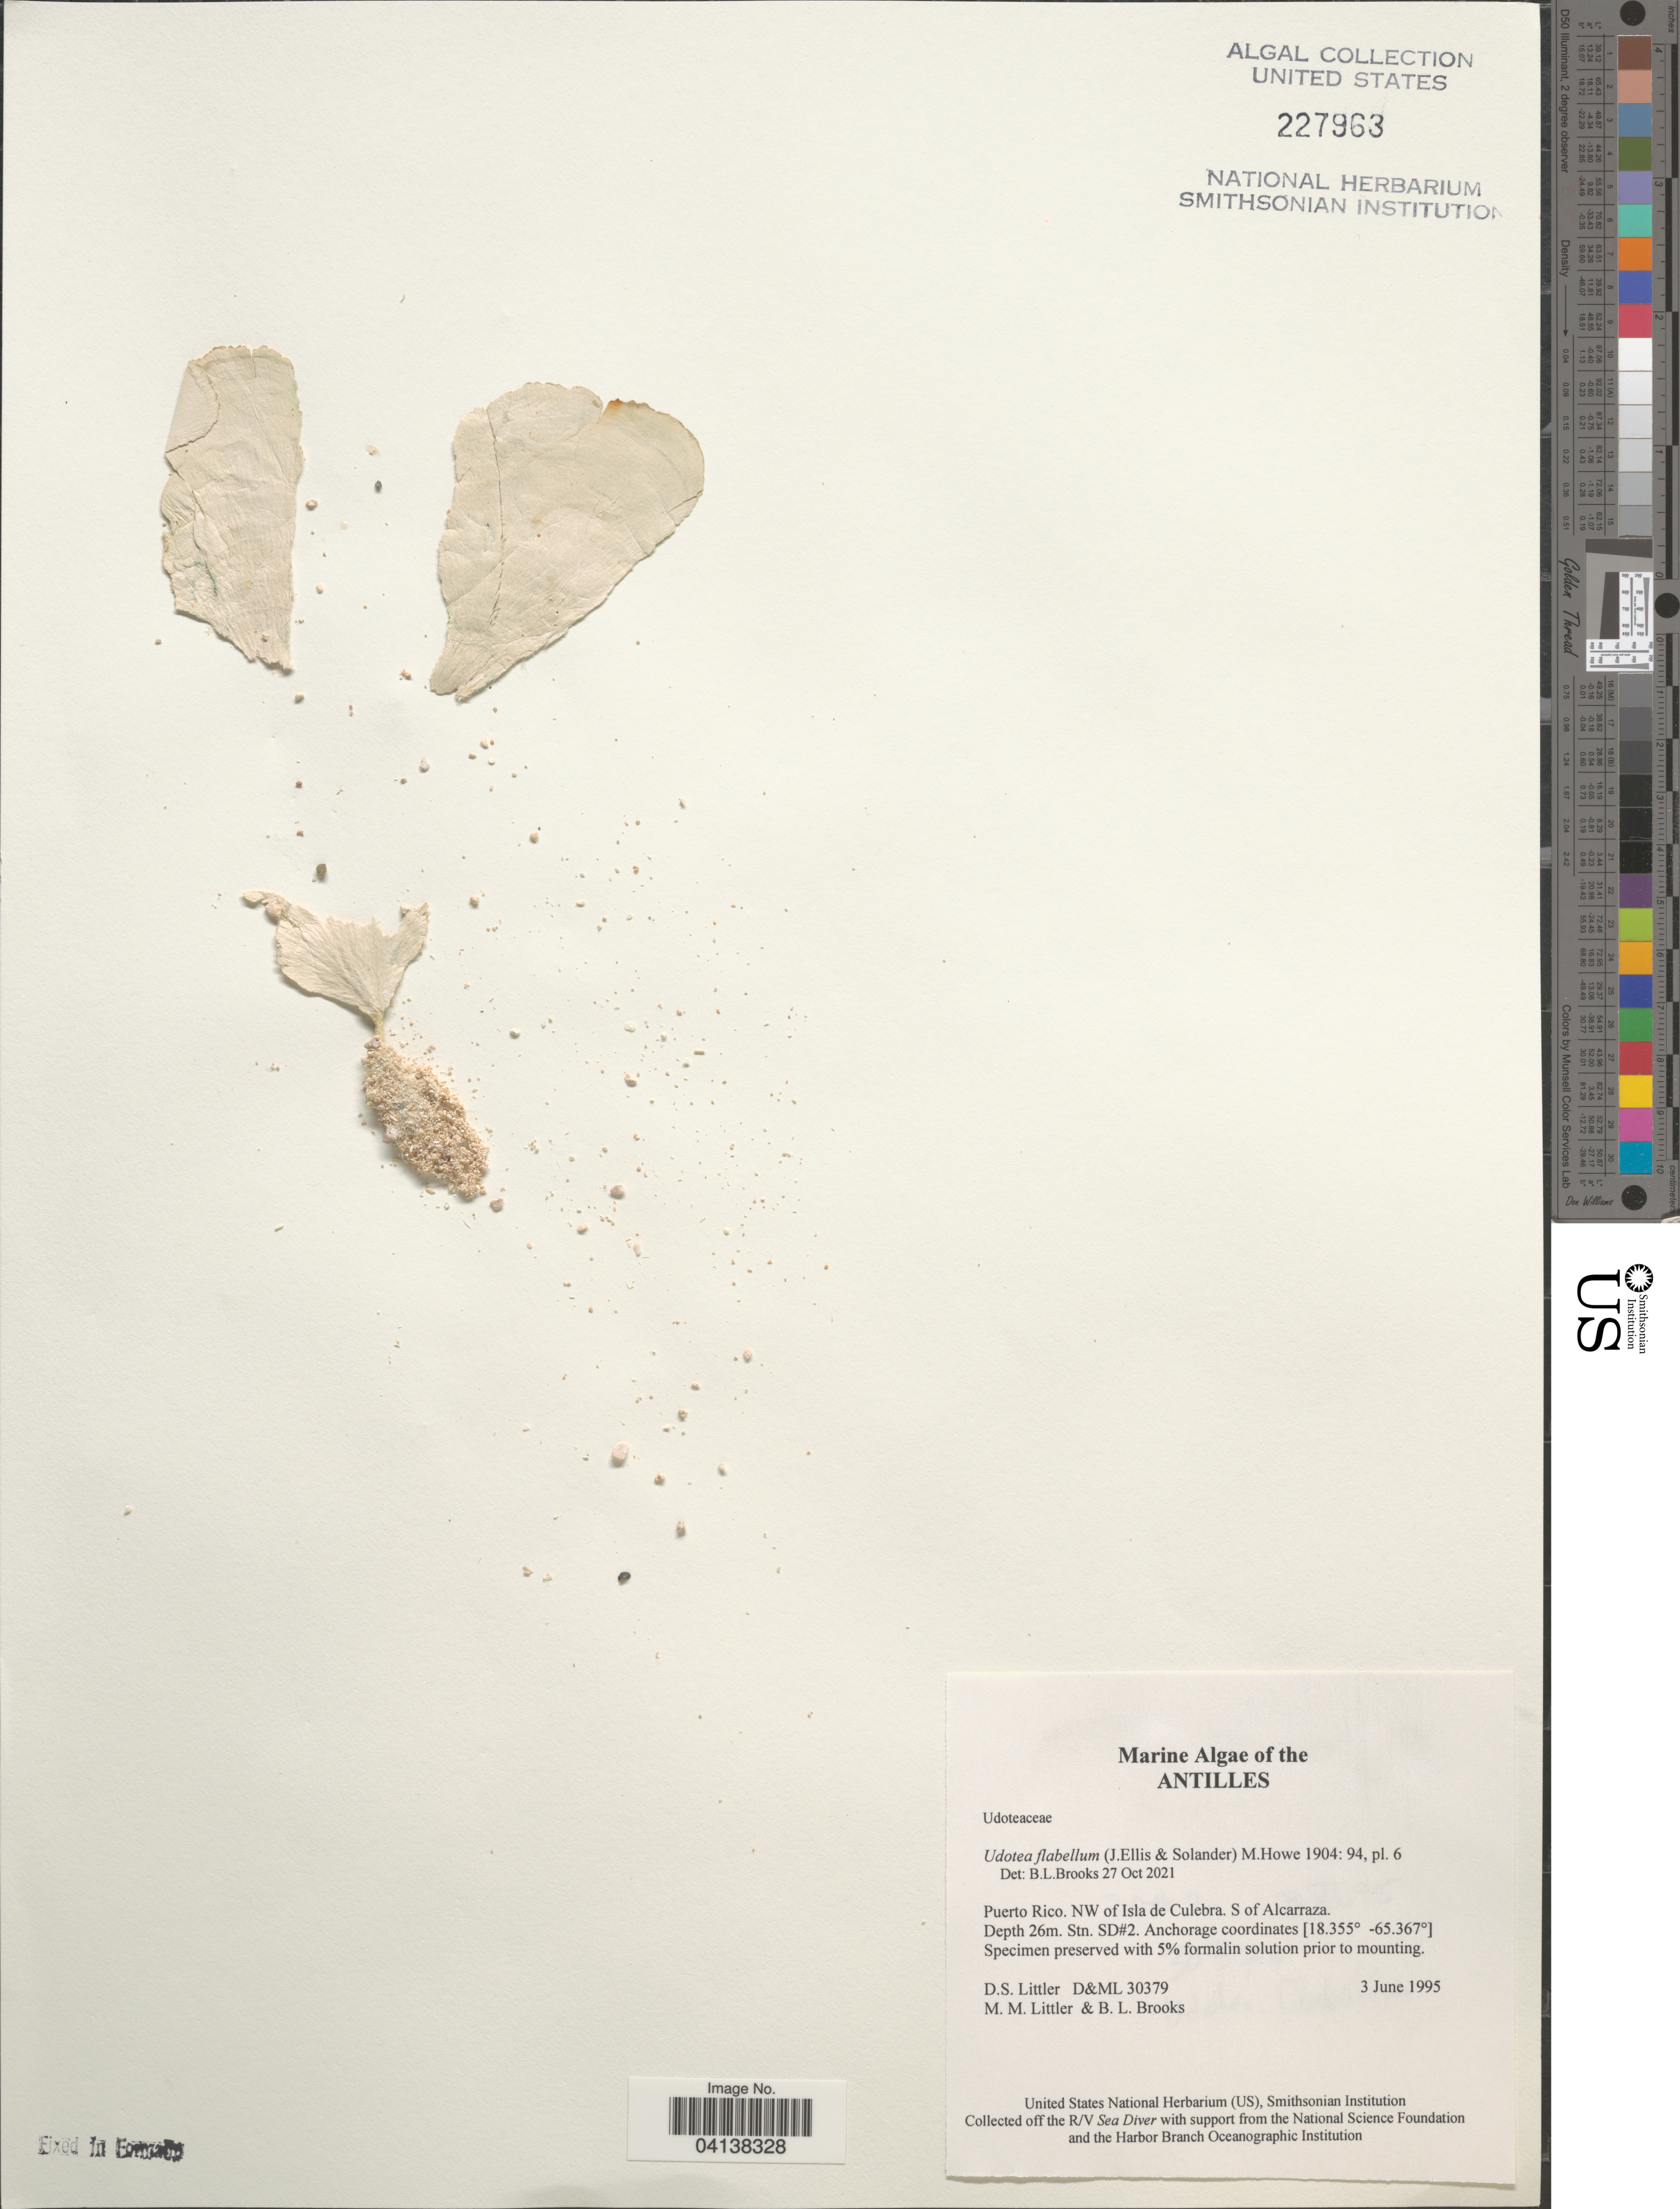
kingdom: Plantae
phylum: Chlorophyta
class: Ulvophyceae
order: Bryopsidales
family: Udoteaceae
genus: Udotea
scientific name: Udotea flabellum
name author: (J. Ellis & Sol.) M. Howe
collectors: D. S. Littler & B. Brooks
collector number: D&ML 30379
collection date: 1995-06-03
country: Puerto Rico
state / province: Culebra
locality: Antilles. NW of Isla de Culebra. S of Alcarraza. Stn. SD#2.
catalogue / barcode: US 227963